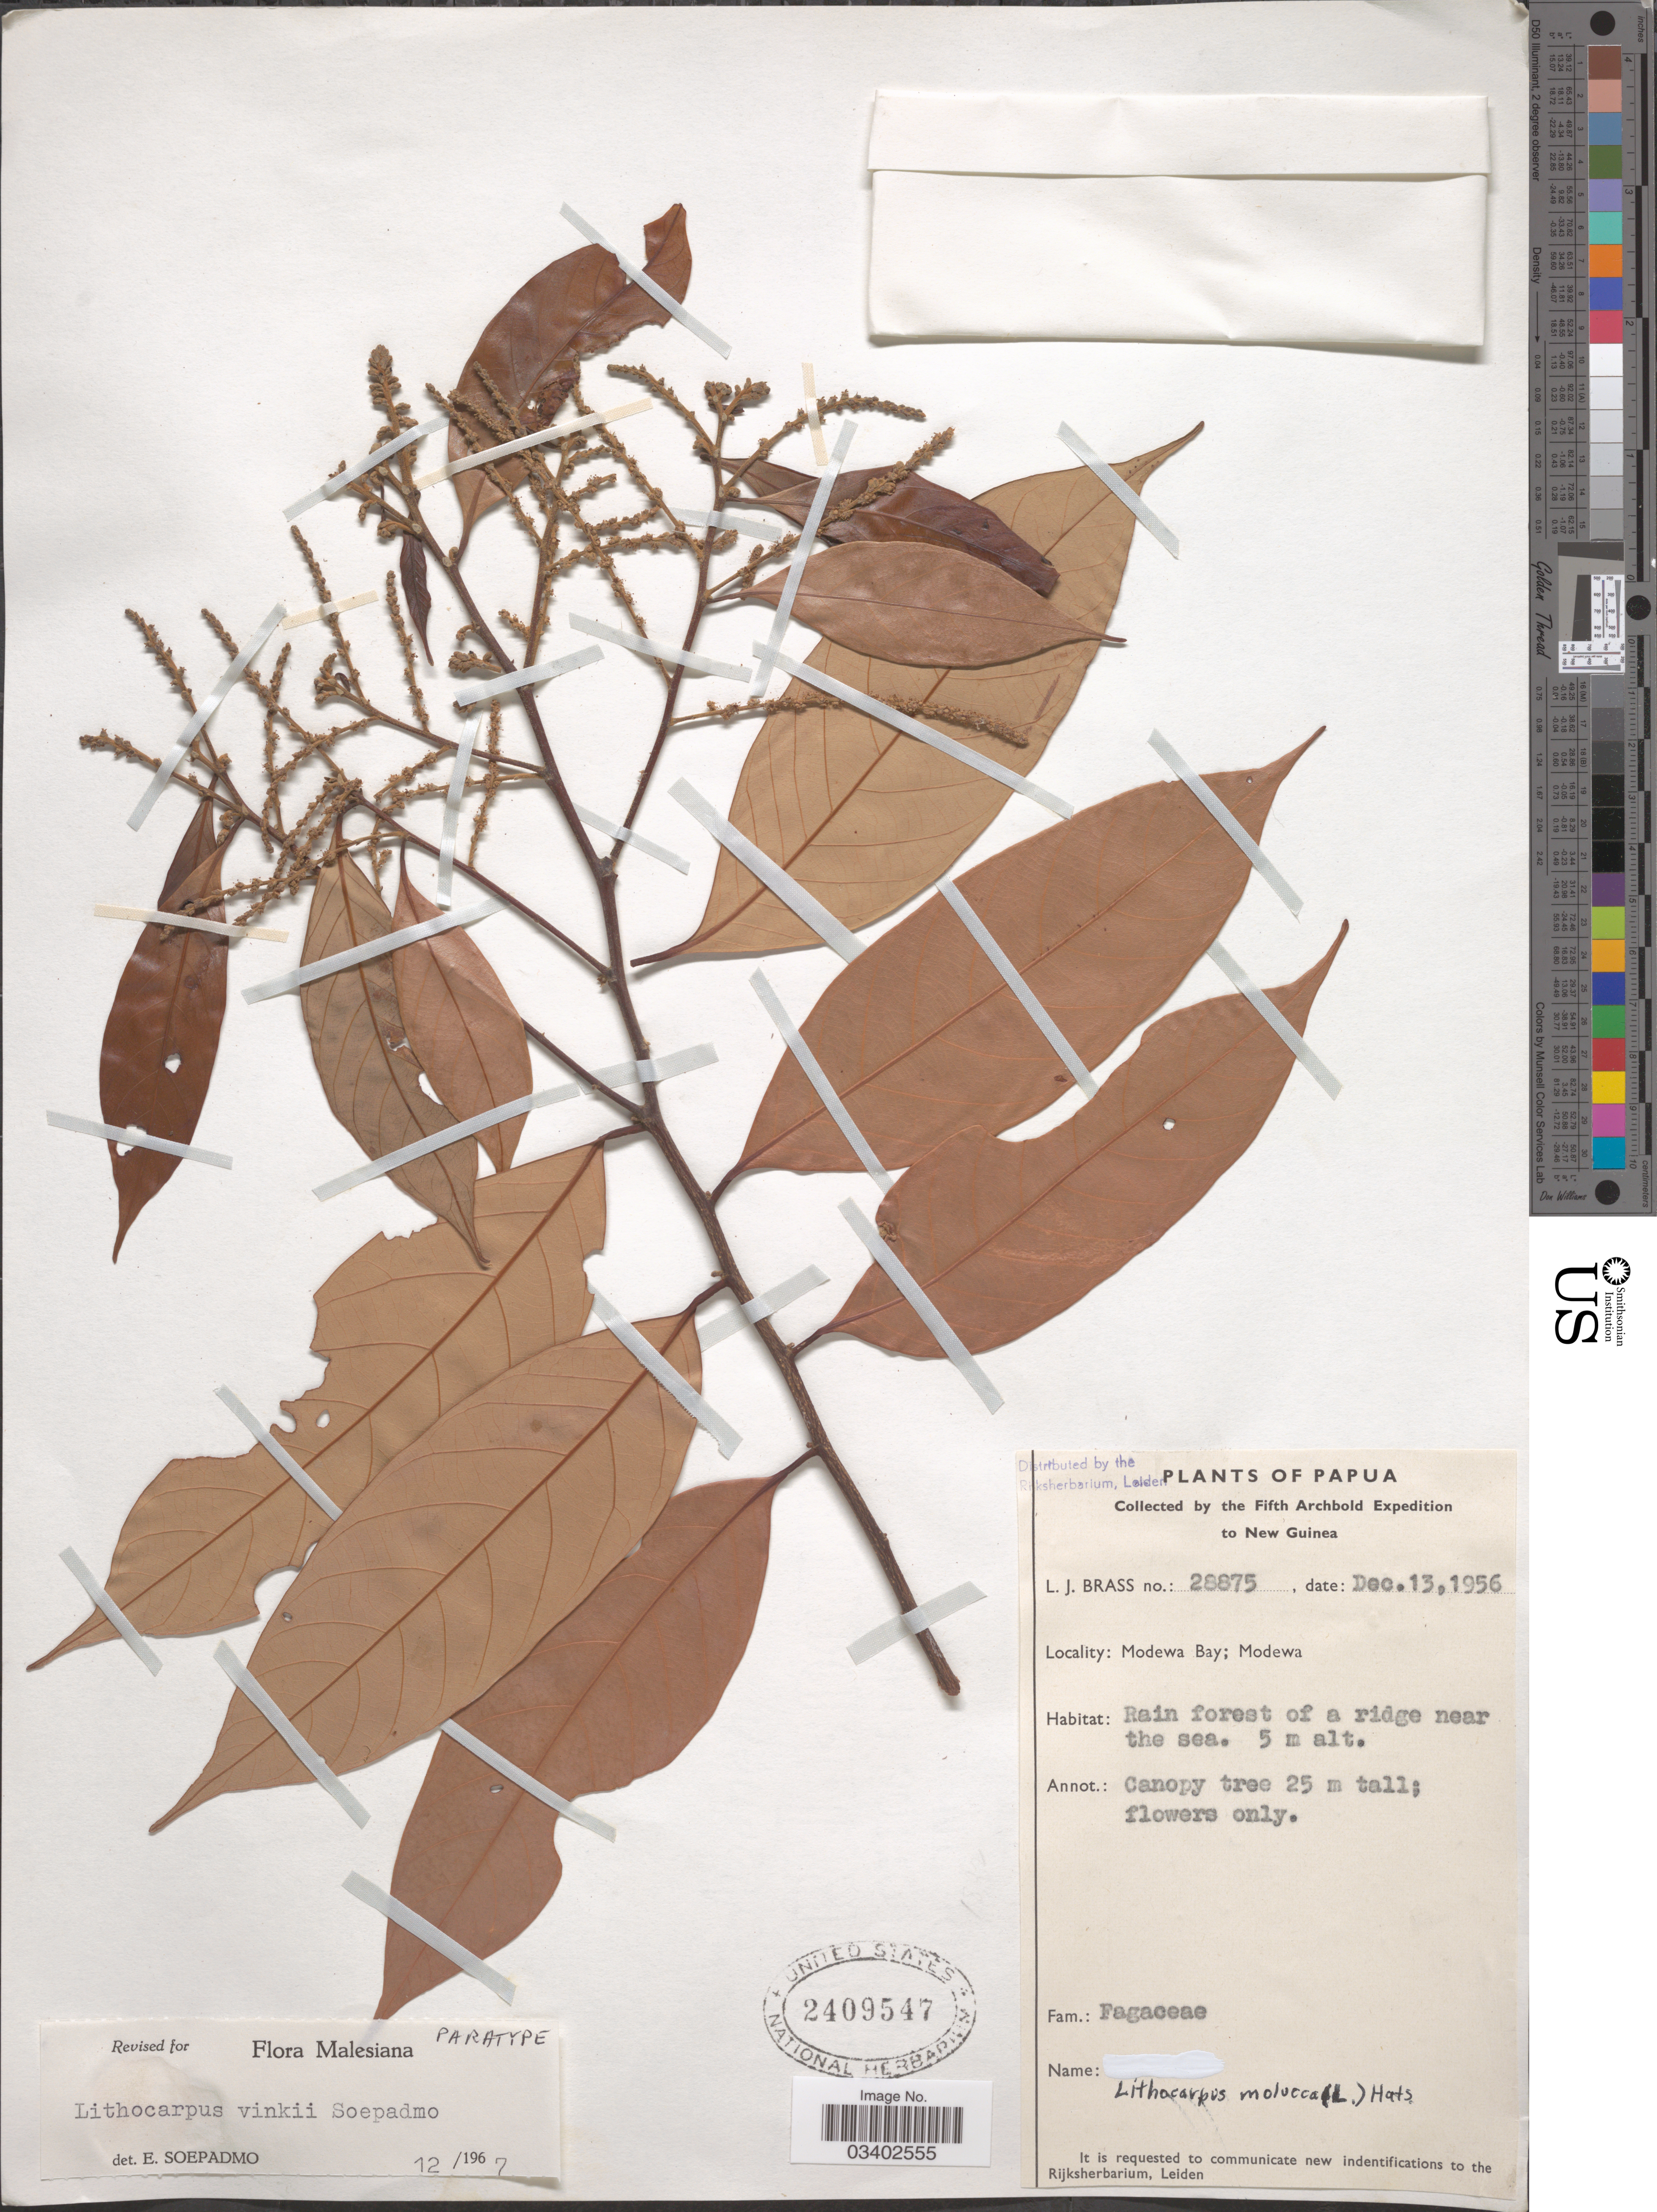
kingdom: Plantae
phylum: Tracheophyta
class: Magnoliopsida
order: Fagales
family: Fagaceae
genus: Lithocarpus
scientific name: Lithocarpus vinkii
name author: Soepadmo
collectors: L. J. Brass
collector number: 28875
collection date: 1956-12-13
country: Papua New Guinea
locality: Papua. New Guinea. Modewa Bay; Modewa. Rain forest of a ridge near the sea.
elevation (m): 5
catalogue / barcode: US 2409547